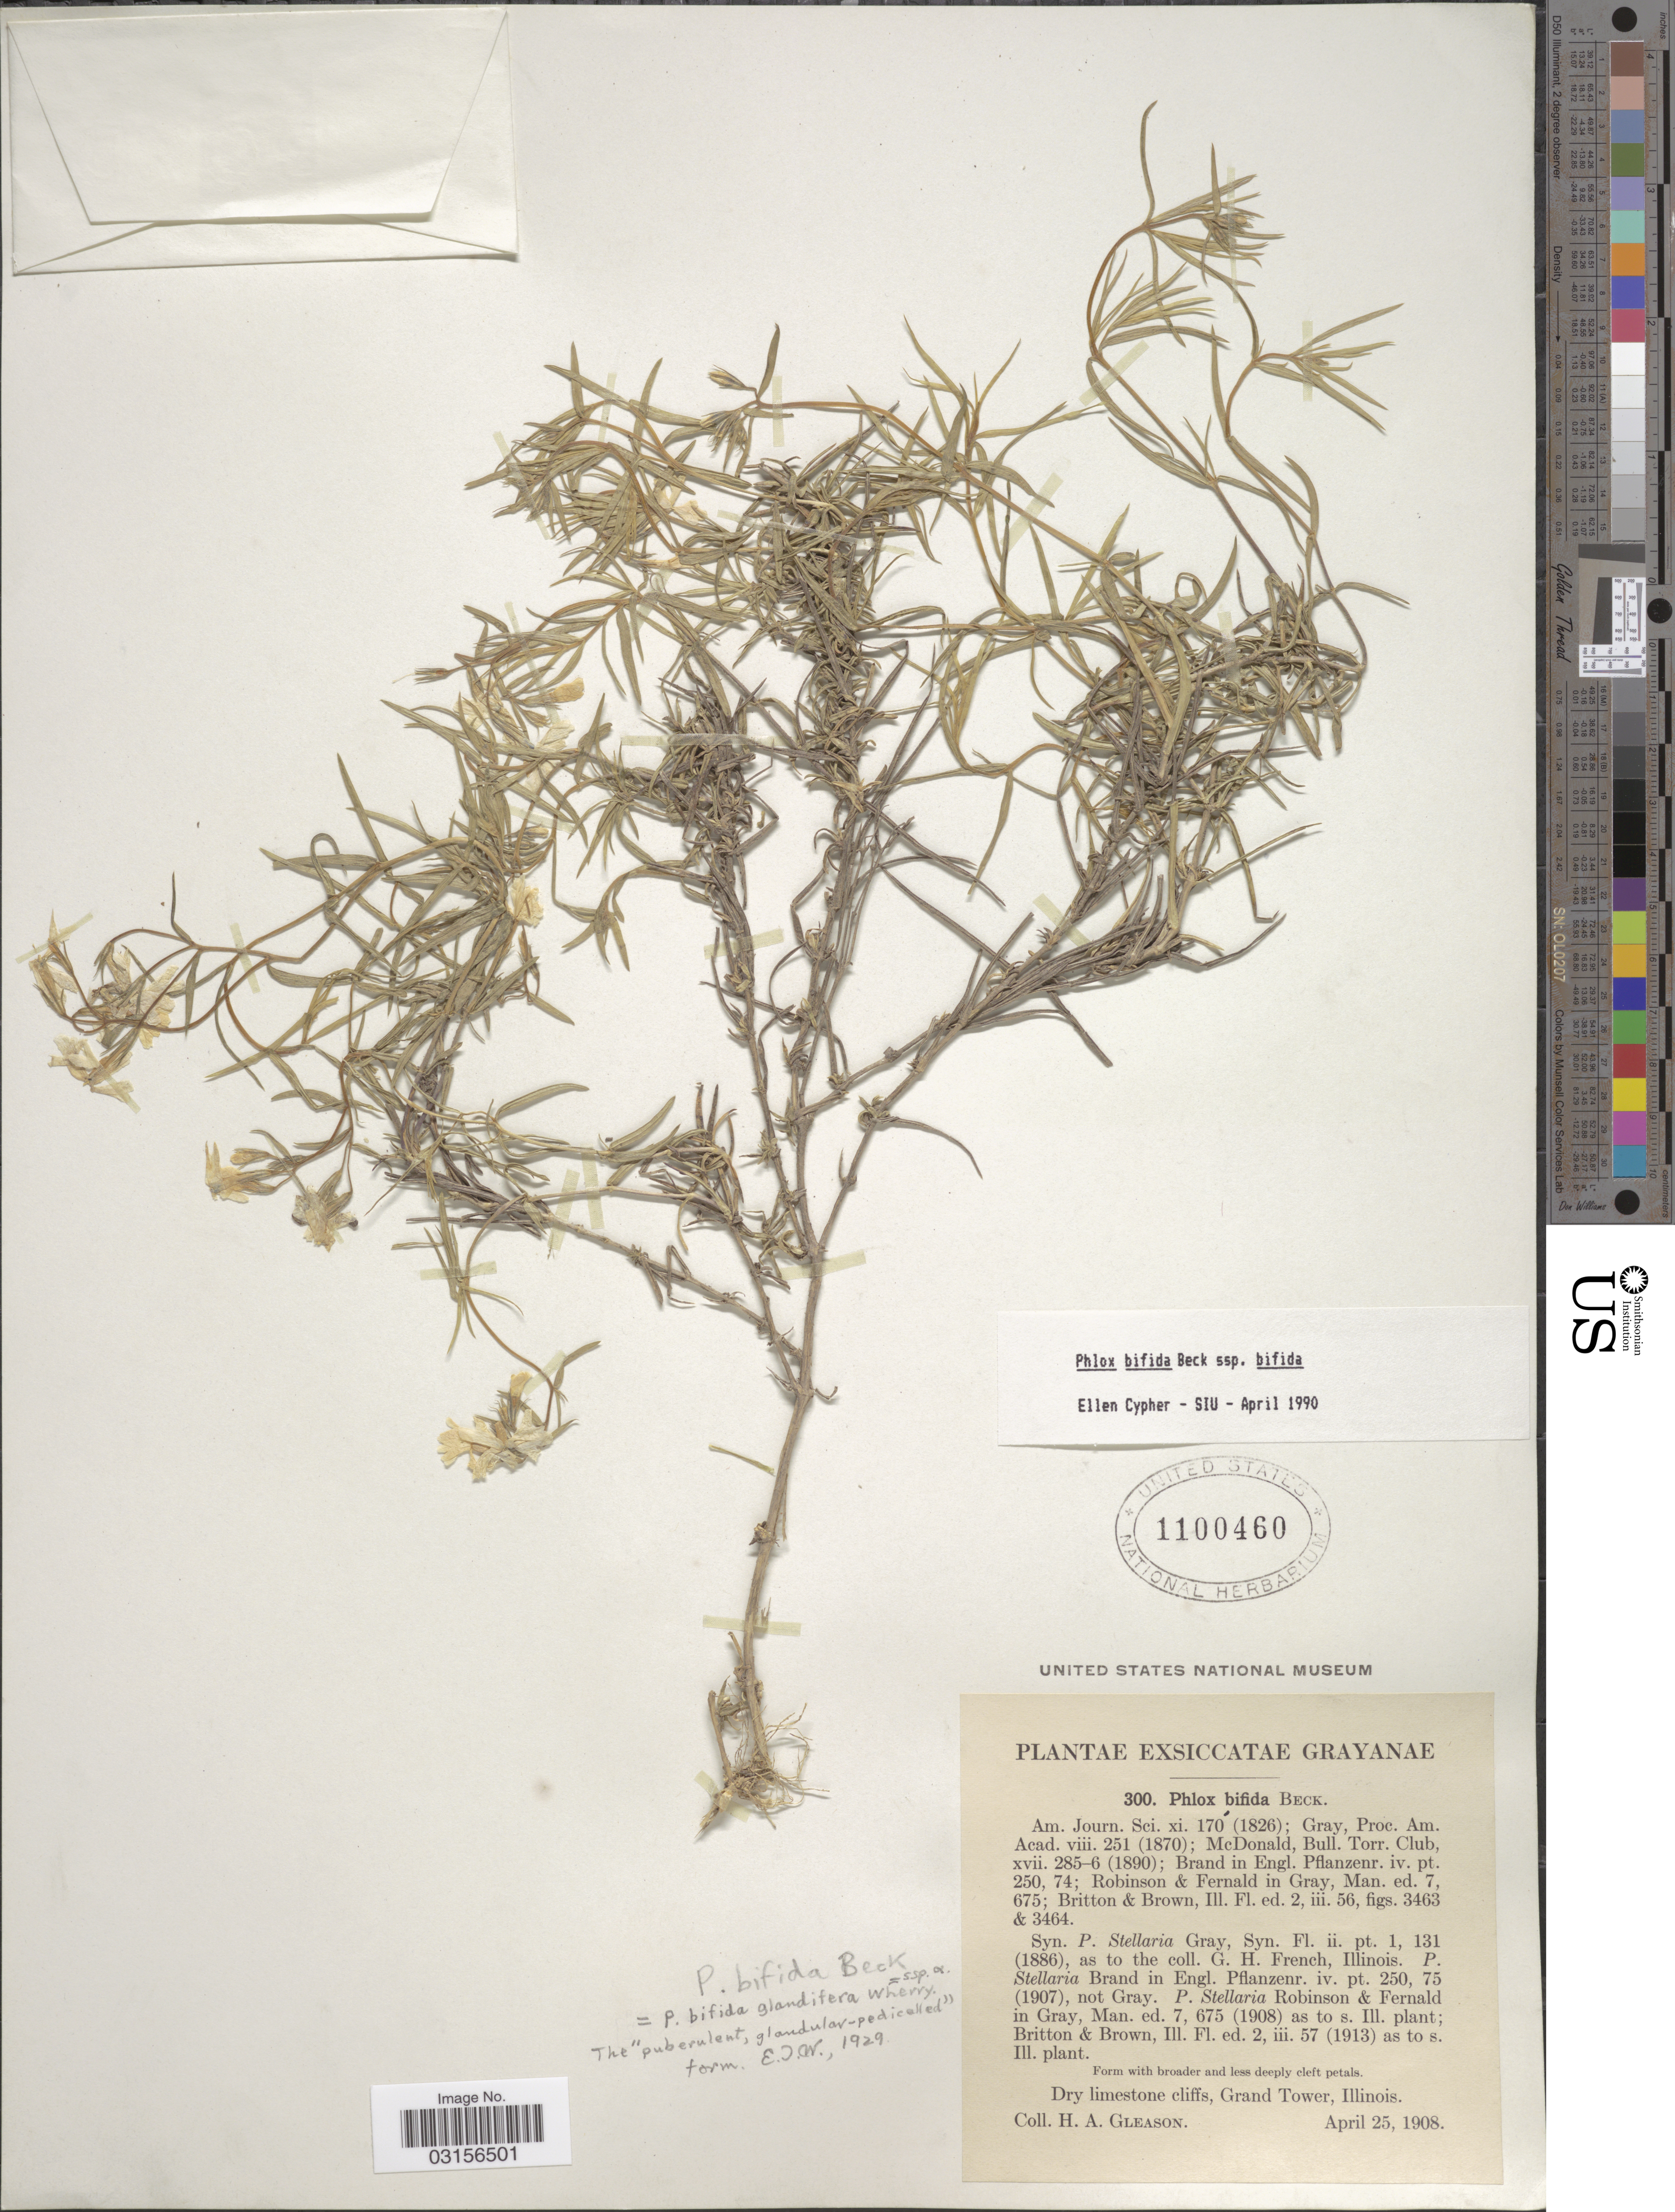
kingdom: Plantae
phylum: Tracheophyta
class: Magnoliopsida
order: Ericales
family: Polemoniaceae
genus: Phlox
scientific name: Phlox bifida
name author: L.C. Beck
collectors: H. A. Gleason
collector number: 300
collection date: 1908-04-25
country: United States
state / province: Illinois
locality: Grand Tower.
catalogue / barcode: US 1100460